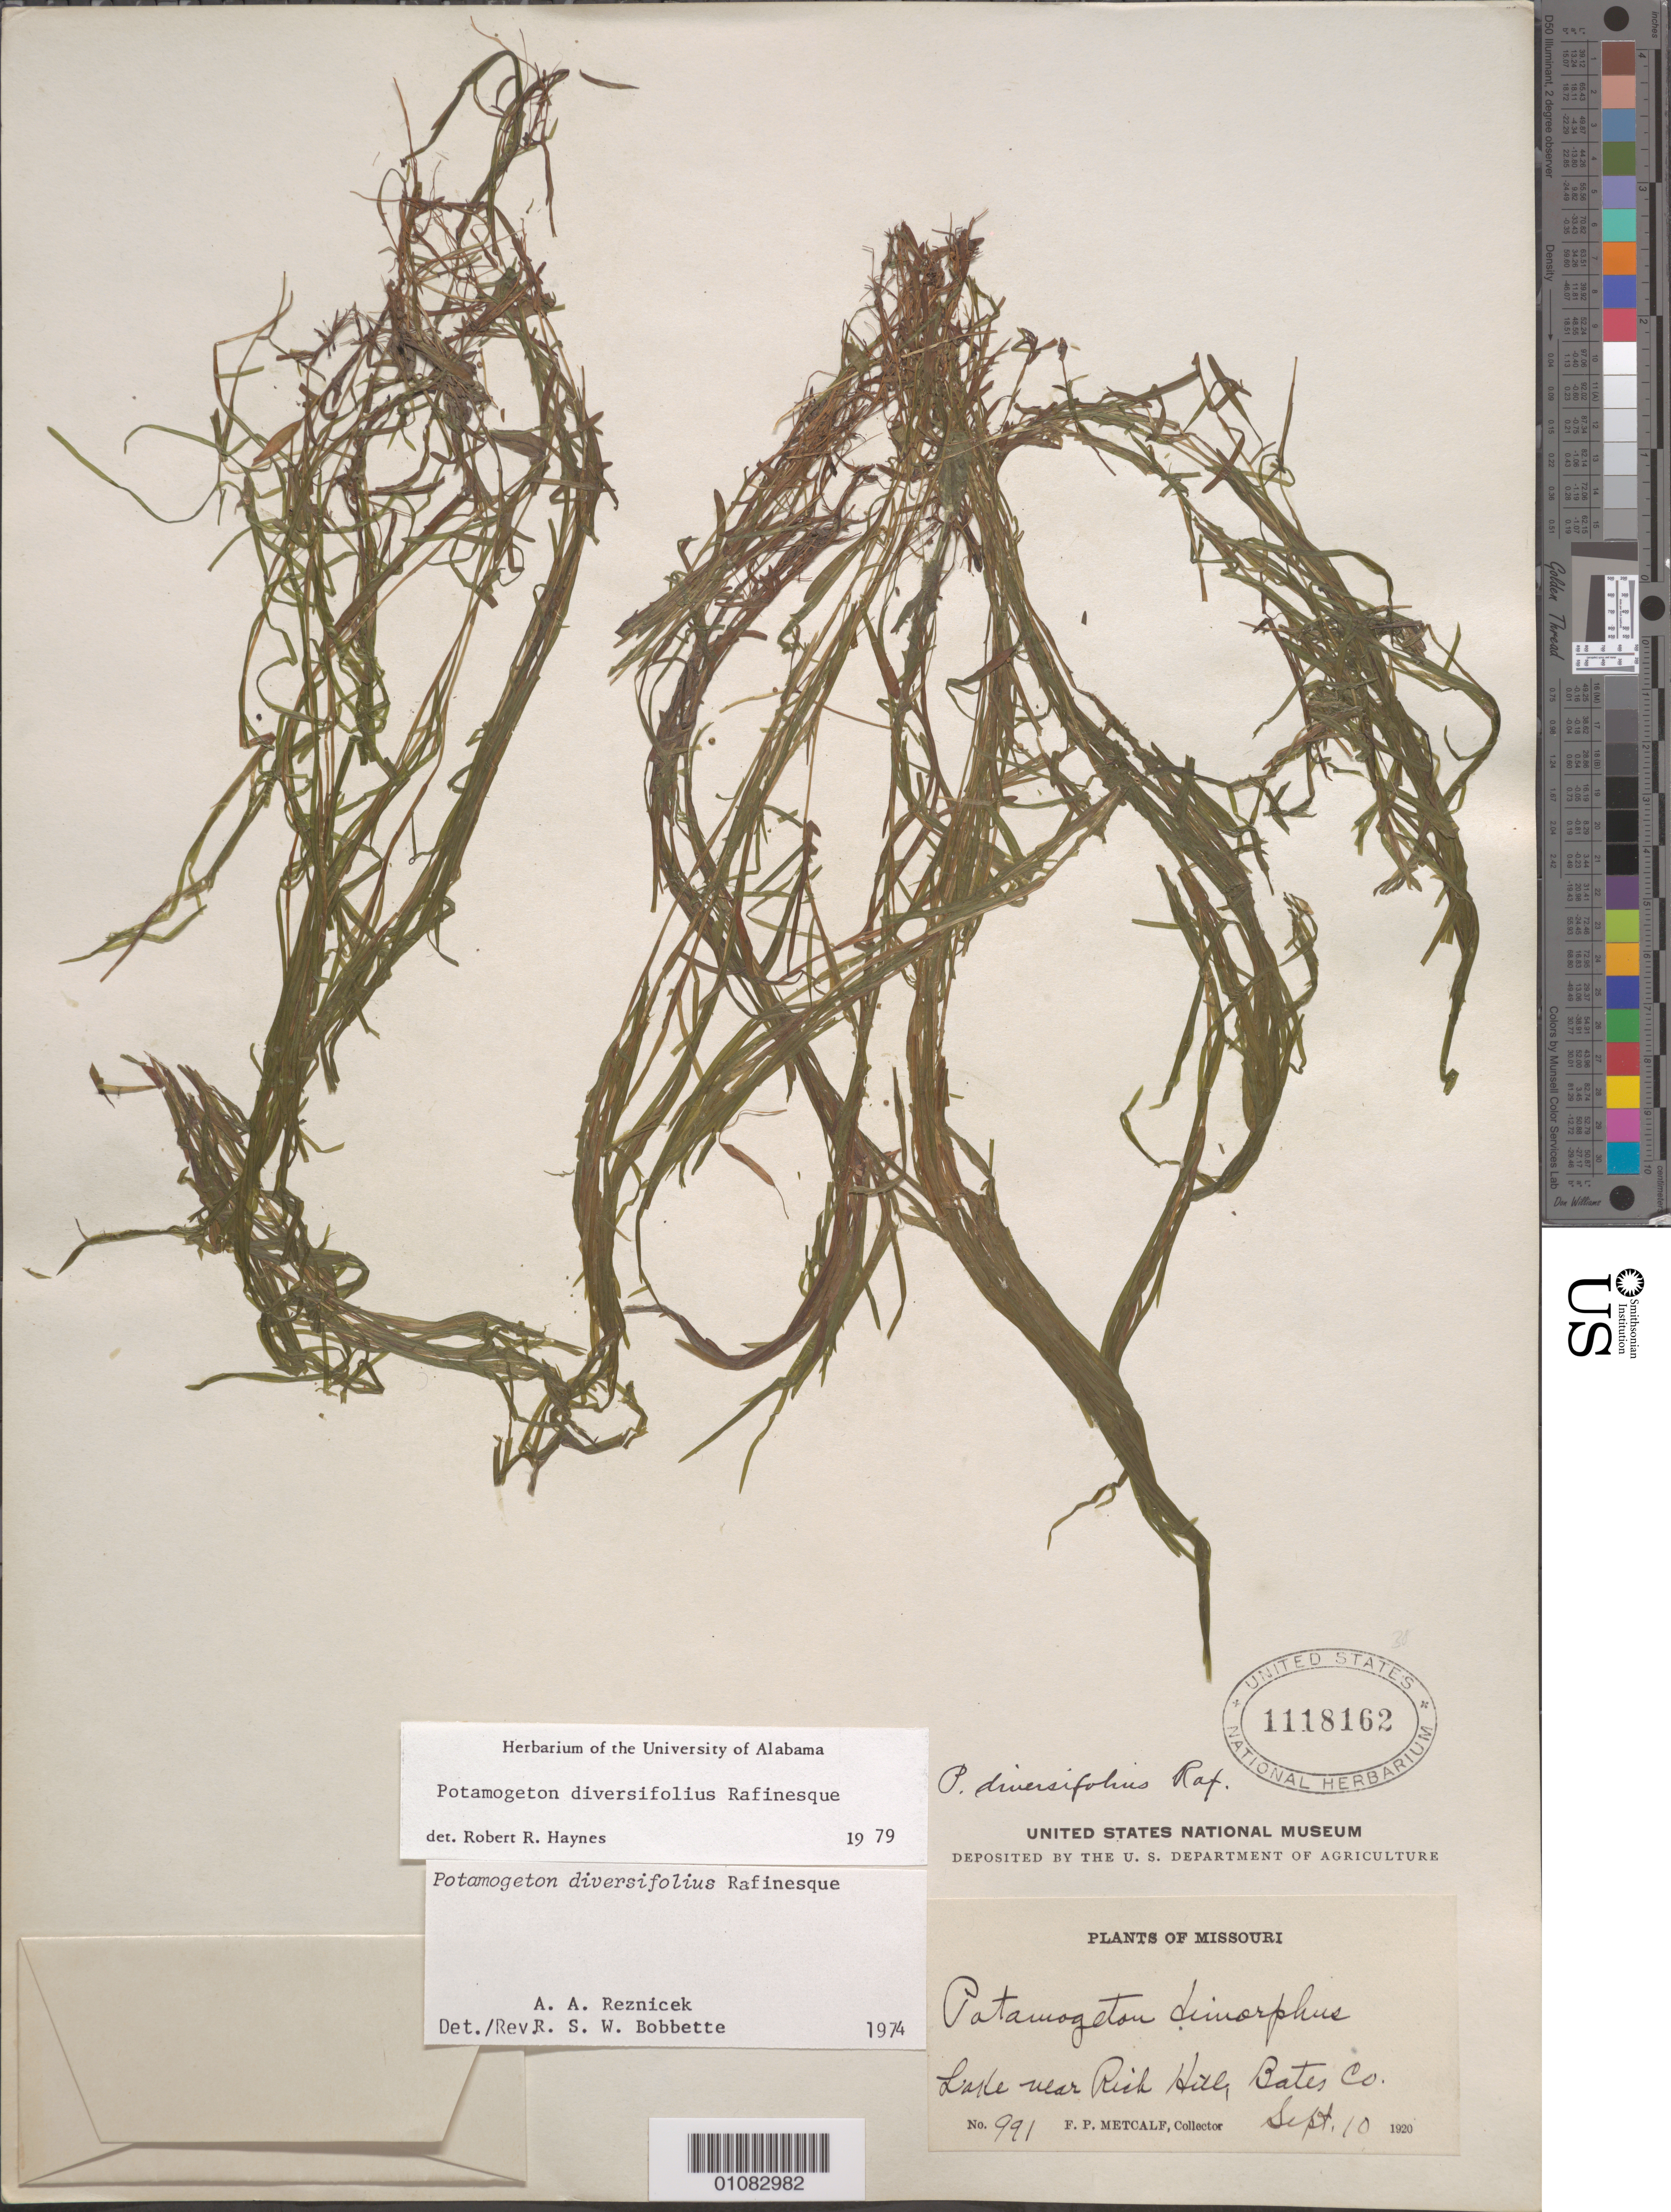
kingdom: Plantae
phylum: Tracheophyta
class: Liliopsida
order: Alismatales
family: Potamogetonaceae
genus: Potamogeton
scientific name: Potamogeton diversifolius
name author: Raf.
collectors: F. P. Metcalf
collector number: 991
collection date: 1920-09-10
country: United States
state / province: Missouri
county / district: Bates County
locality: near Rich Hill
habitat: Lake.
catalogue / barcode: US 1118162